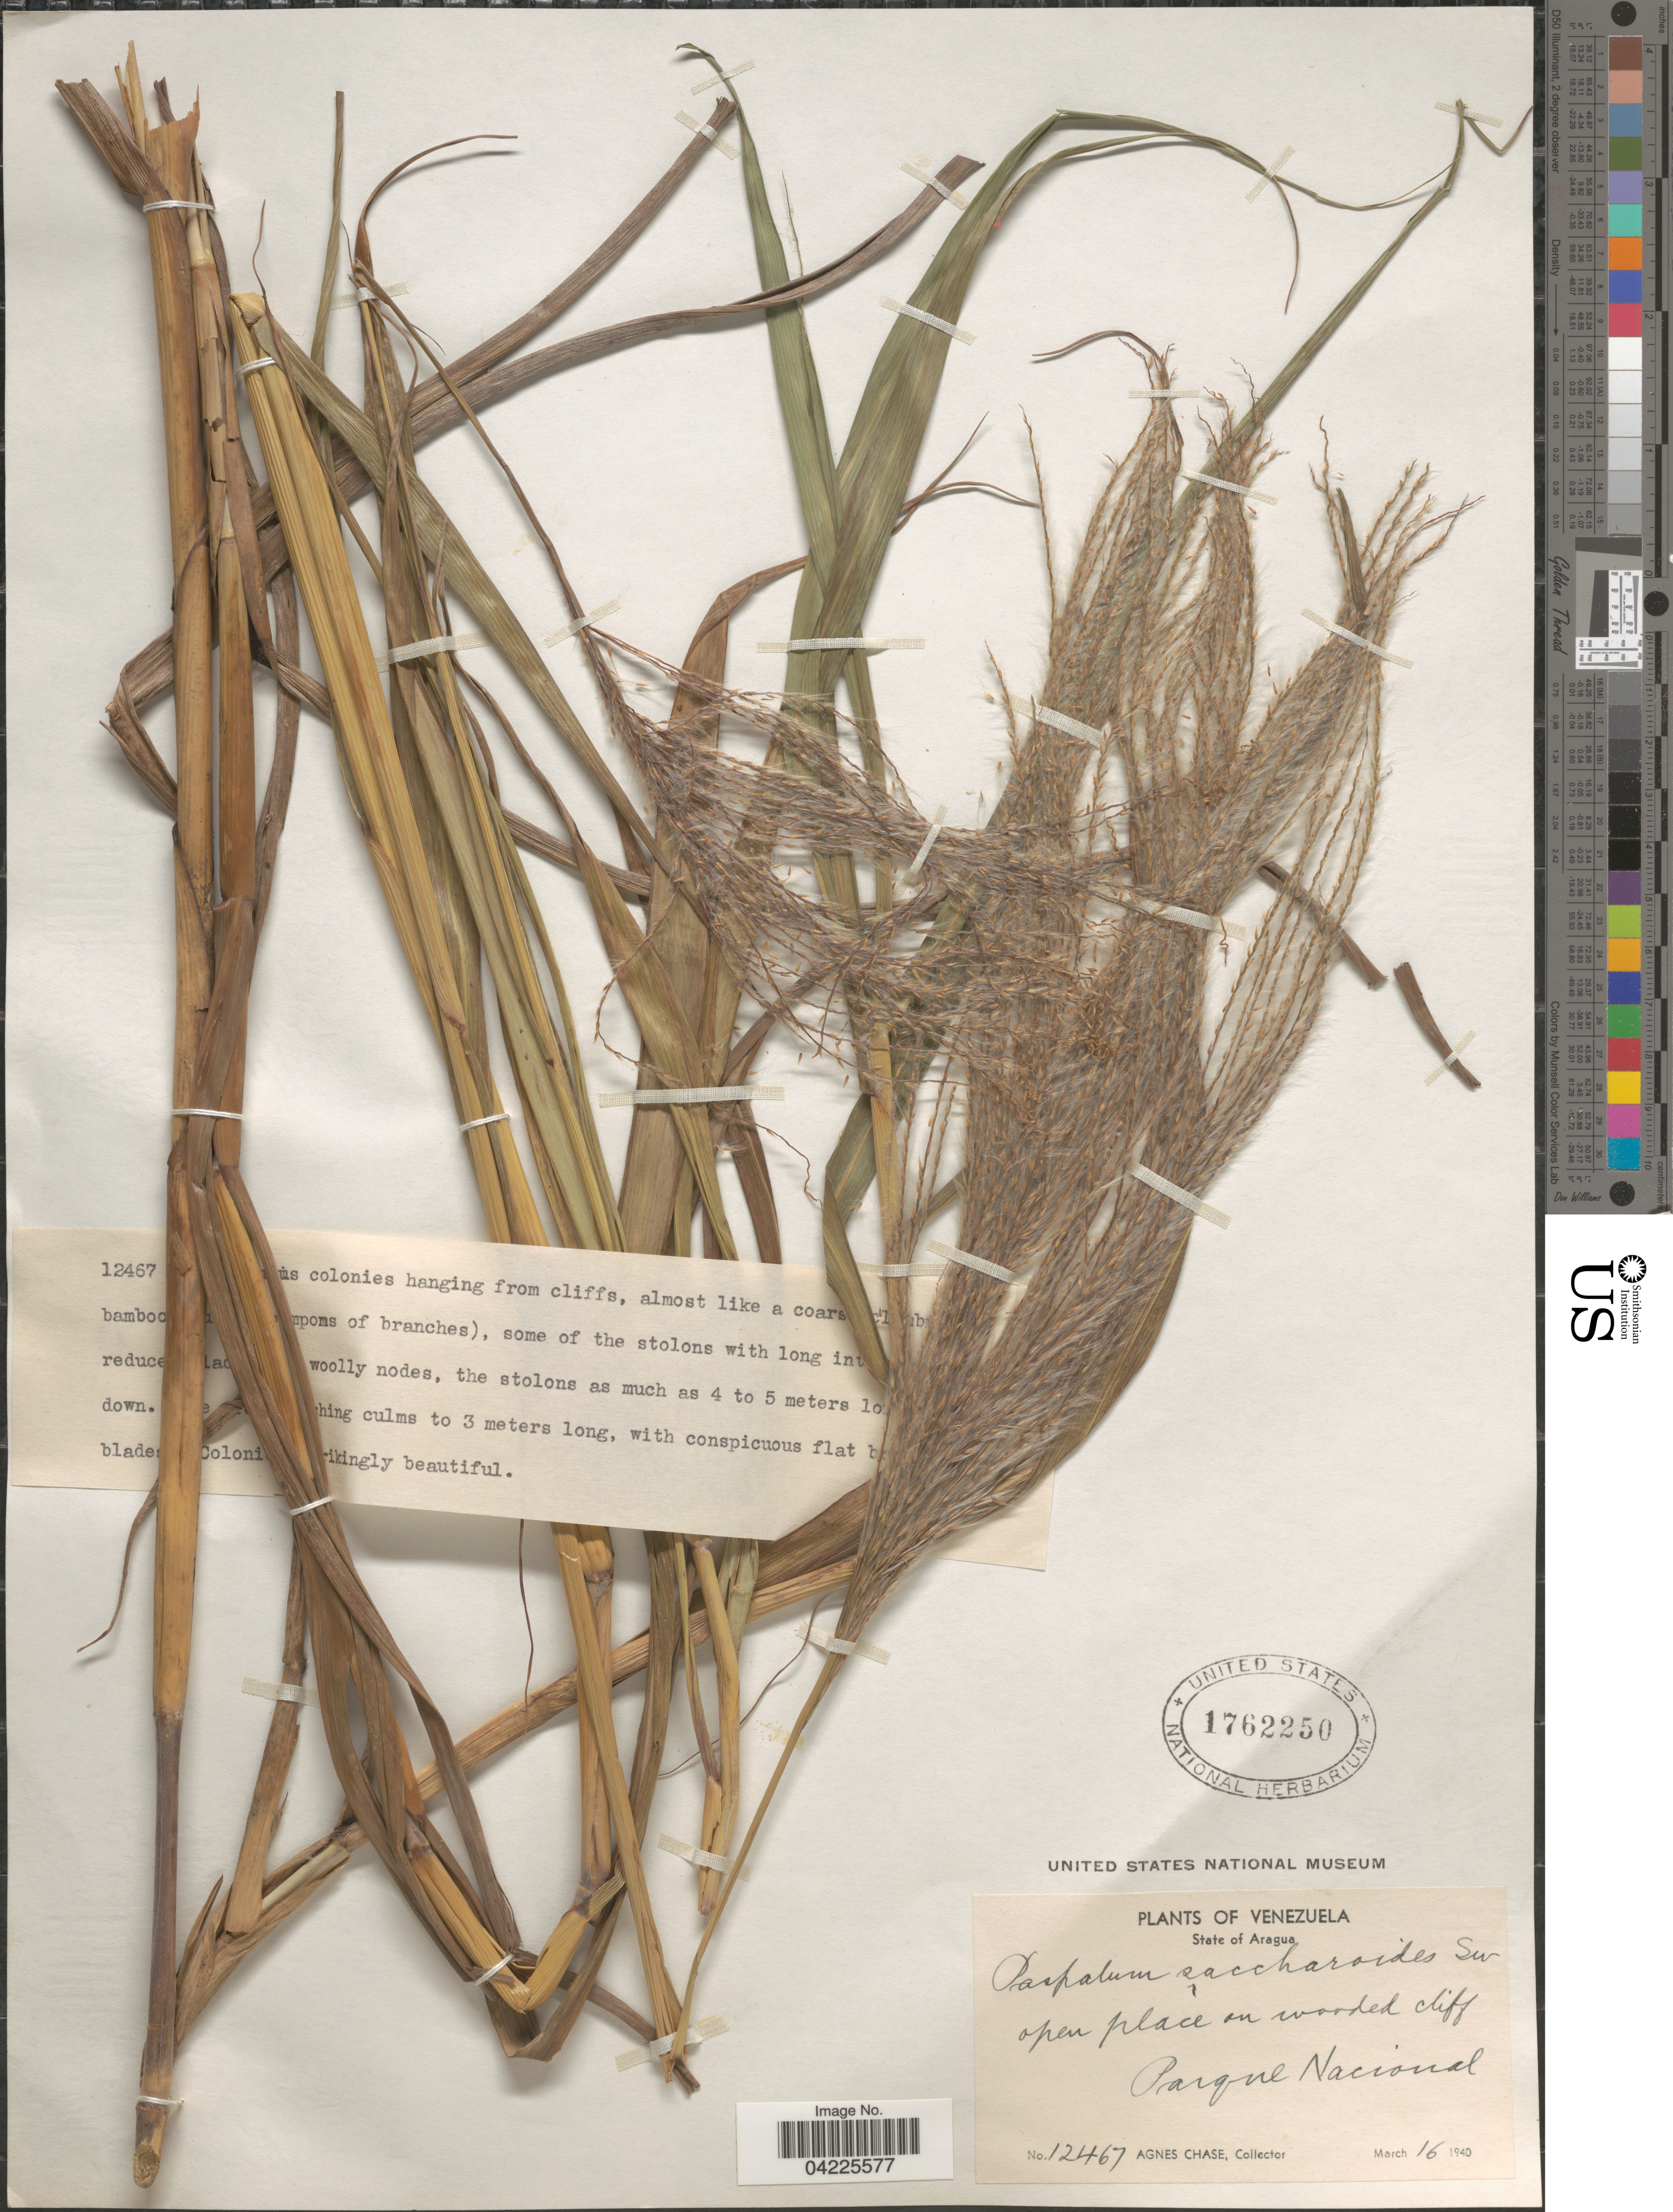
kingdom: Plantae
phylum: Tracheophyta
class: Liliopsida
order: Poales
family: Poaceae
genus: Paspalum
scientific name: Paspalum saccharoides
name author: Nees ex Trin.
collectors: A. Chase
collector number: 12467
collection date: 1940-03-16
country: Venezuela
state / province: Aragua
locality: Parque Nacional.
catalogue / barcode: US 1762250